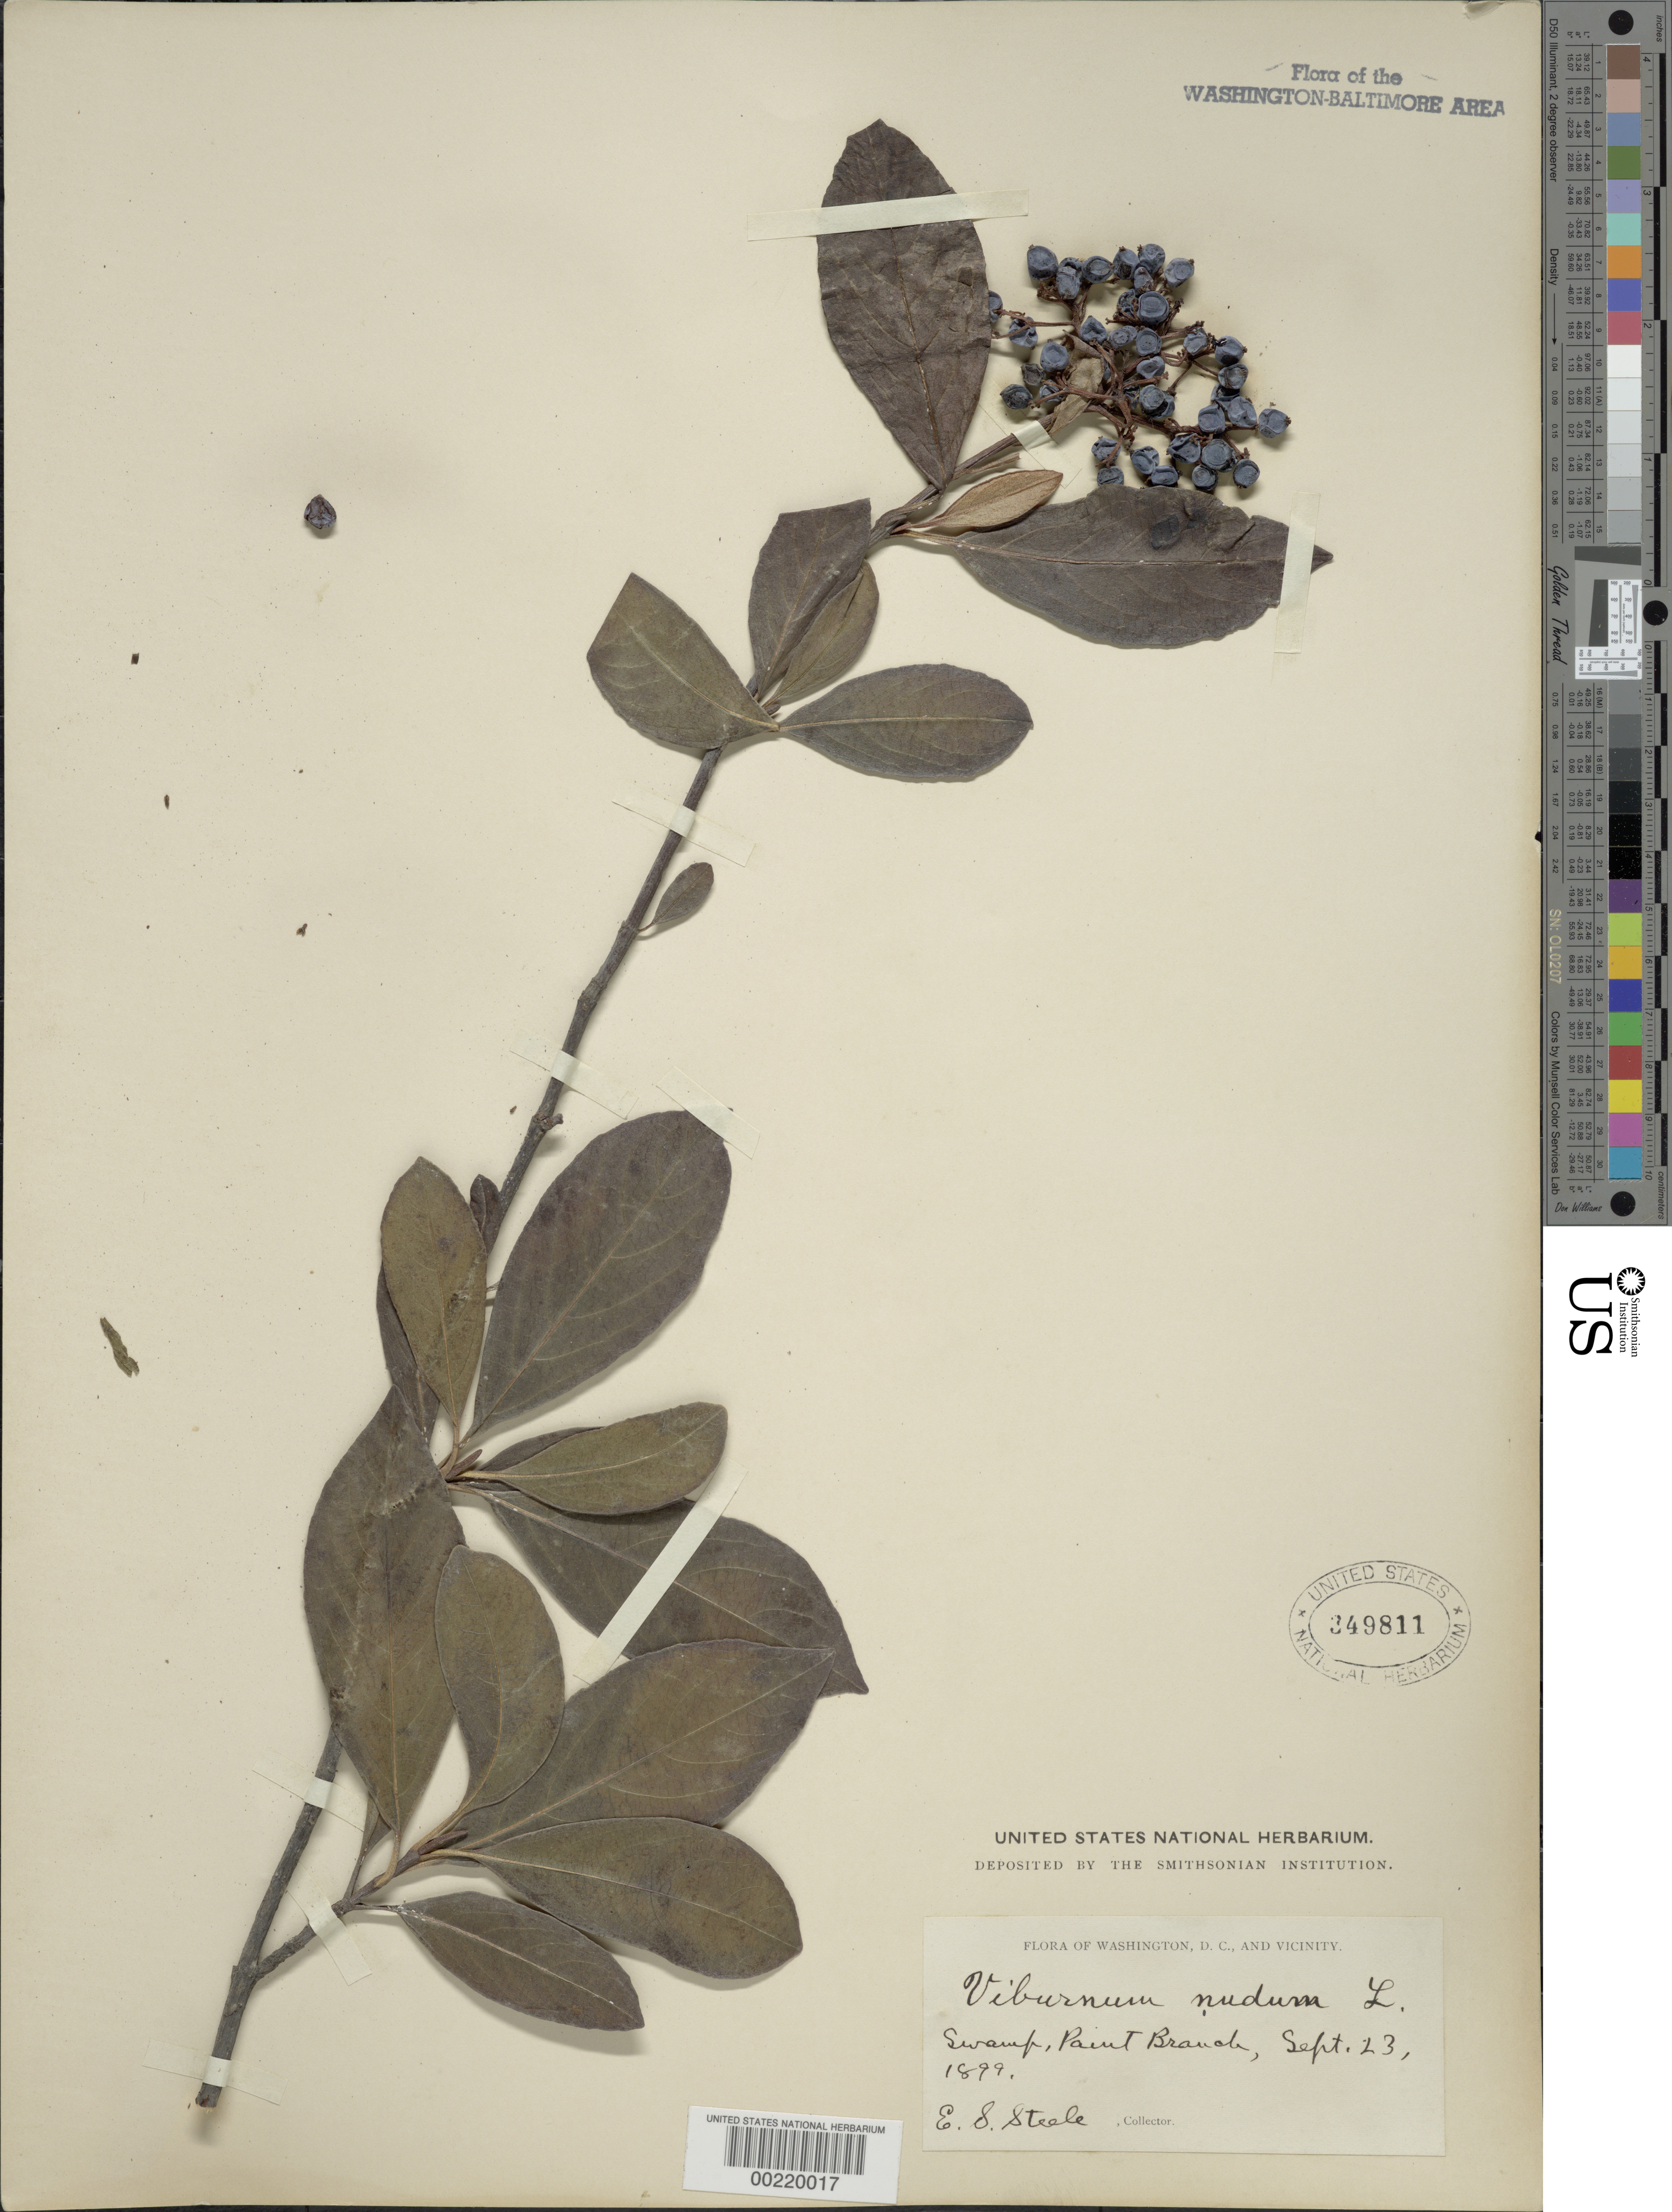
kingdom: Plantae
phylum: Tracheophyta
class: Magnoliopsida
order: Dipsacales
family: Viburnaceae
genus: Viburnum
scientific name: Viburnum nudum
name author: L.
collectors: E. Steele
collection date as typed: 23 Sep 1899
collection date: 1899-09-23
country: United States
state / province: Maryland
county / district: Prince George's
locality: Paint Branch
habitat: Swamp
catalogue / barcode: US 349811